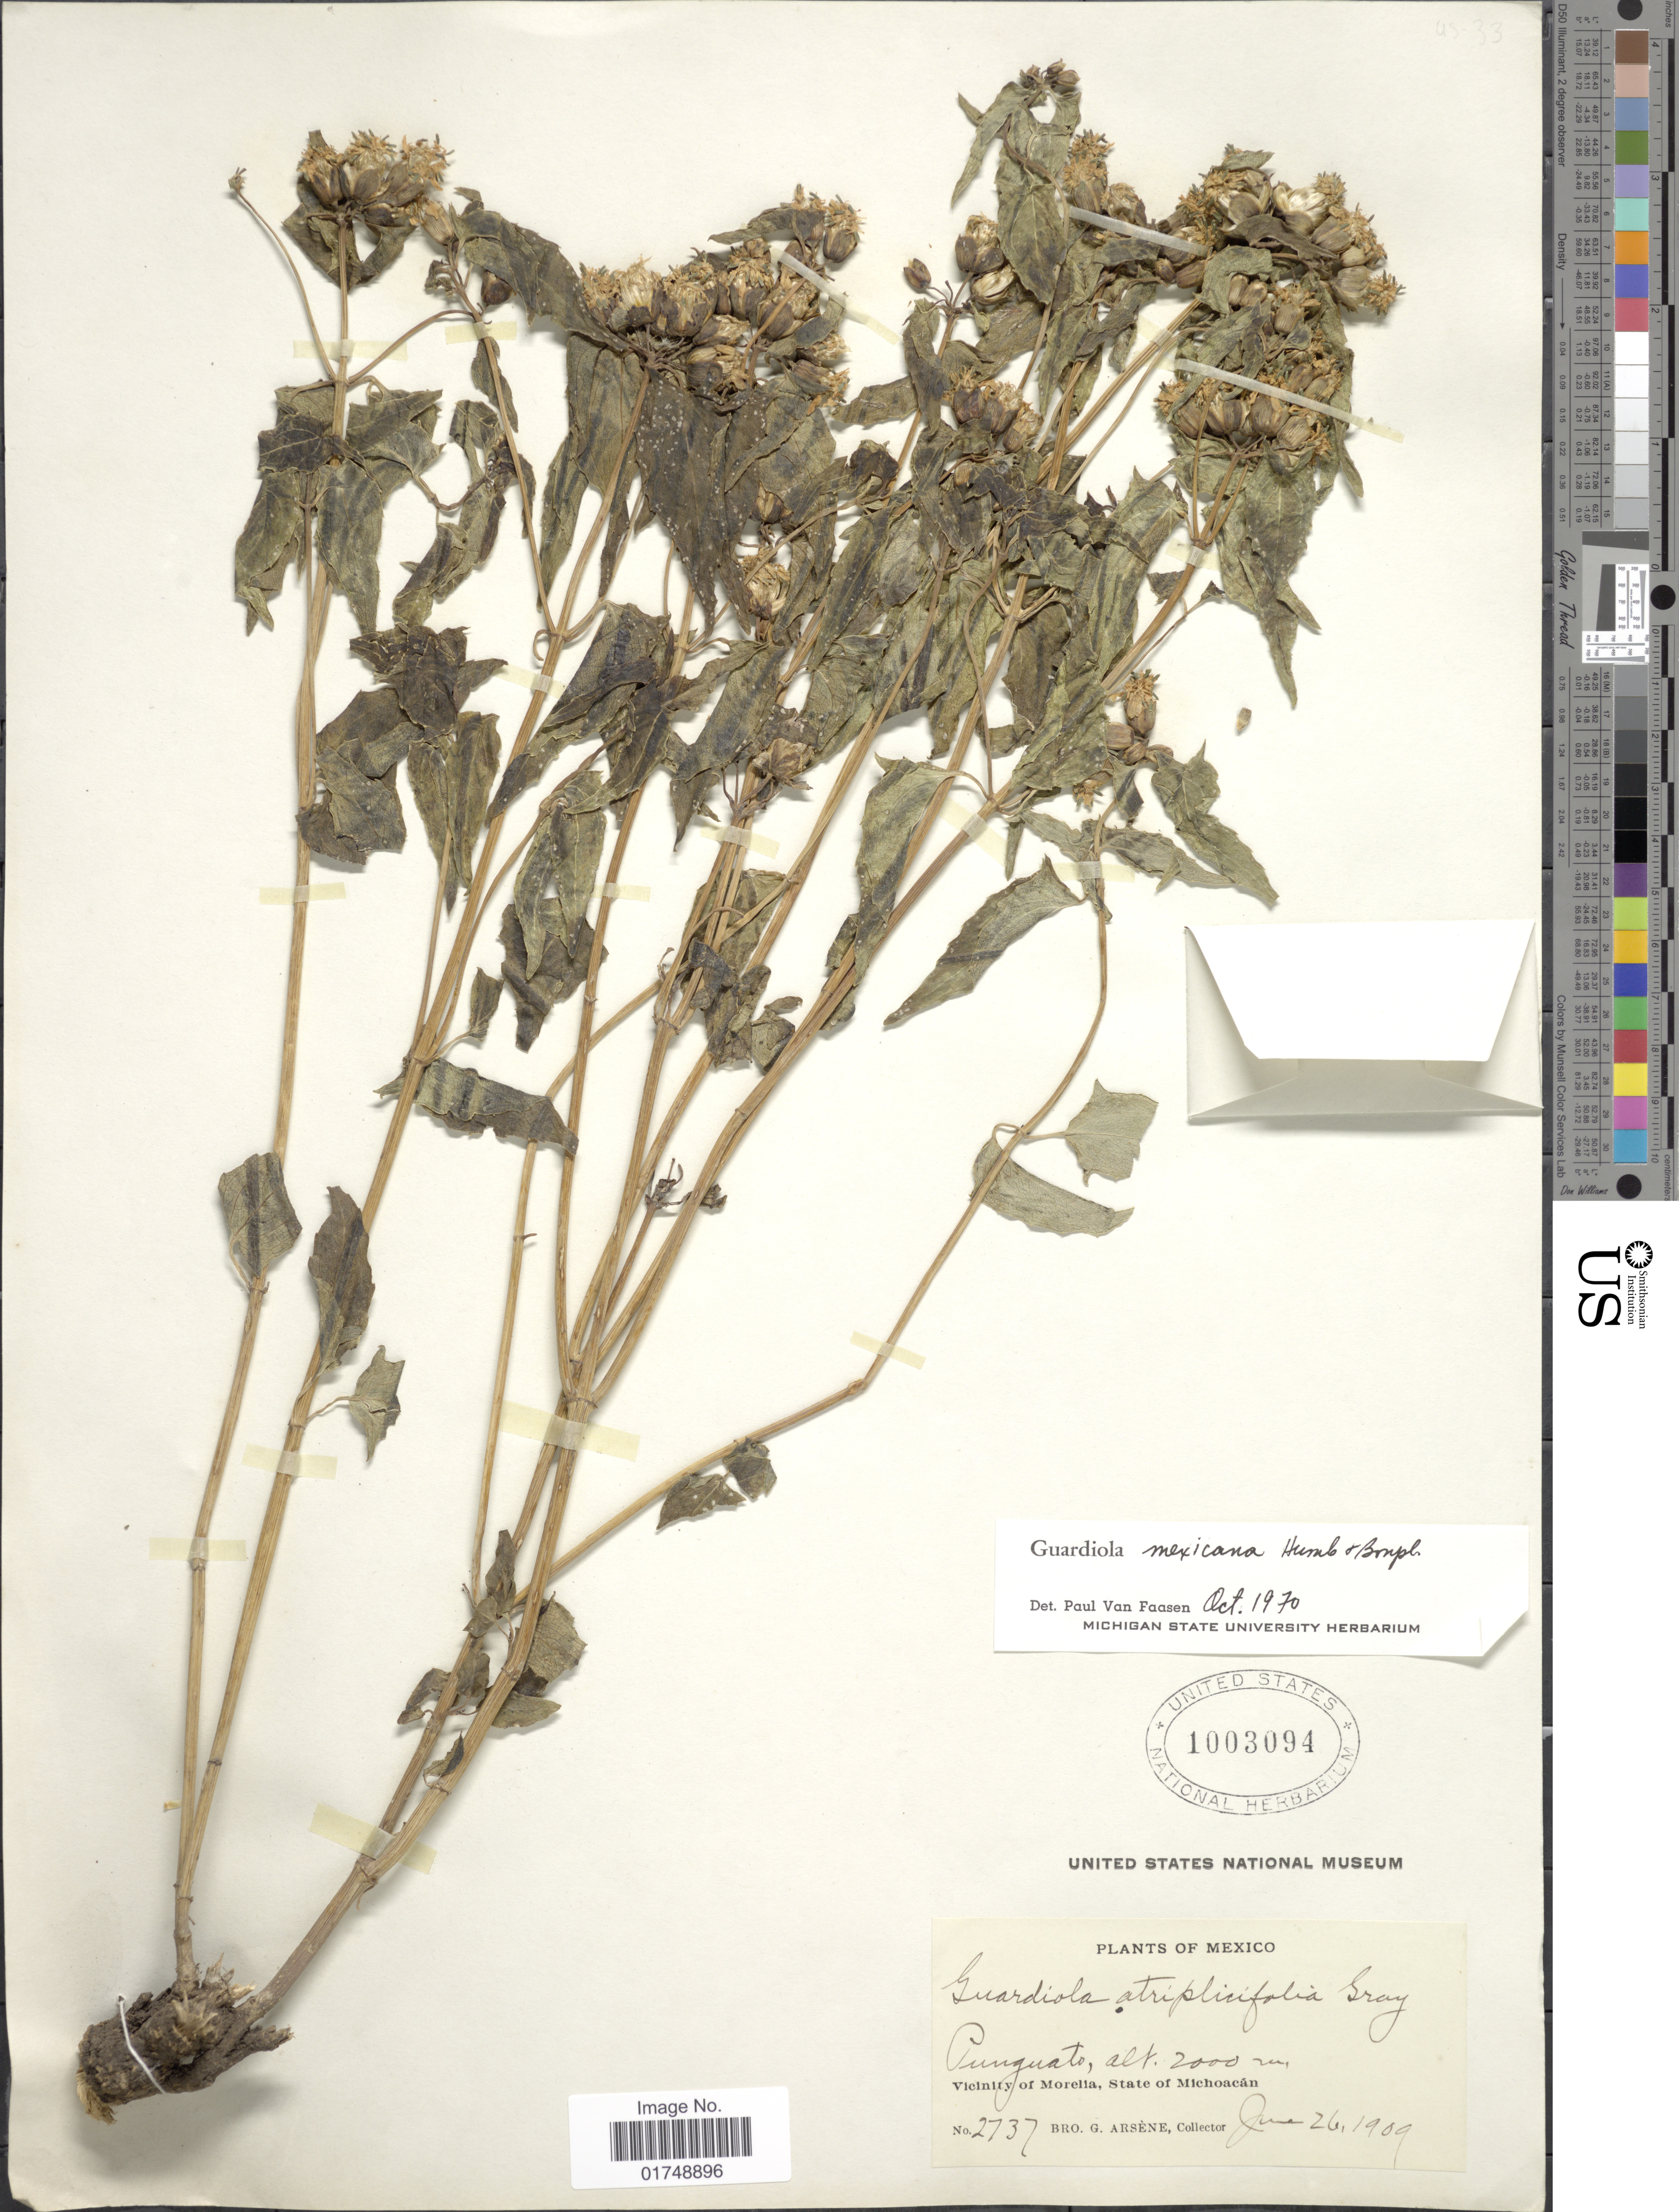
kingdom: Plantae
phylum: Tracheophyta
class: Magnoliopsida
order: Asterales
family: Asteraceae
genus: Guardiola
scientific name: Guardiola mexicana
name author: Humb. & Bonpl.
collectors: Bro. G. Arsène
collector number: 2737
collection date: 1909-06-26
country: Mexico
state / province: Michoacán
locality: Vicinity of Morelia. Punguato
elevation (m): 2000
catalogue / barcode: US 1003094